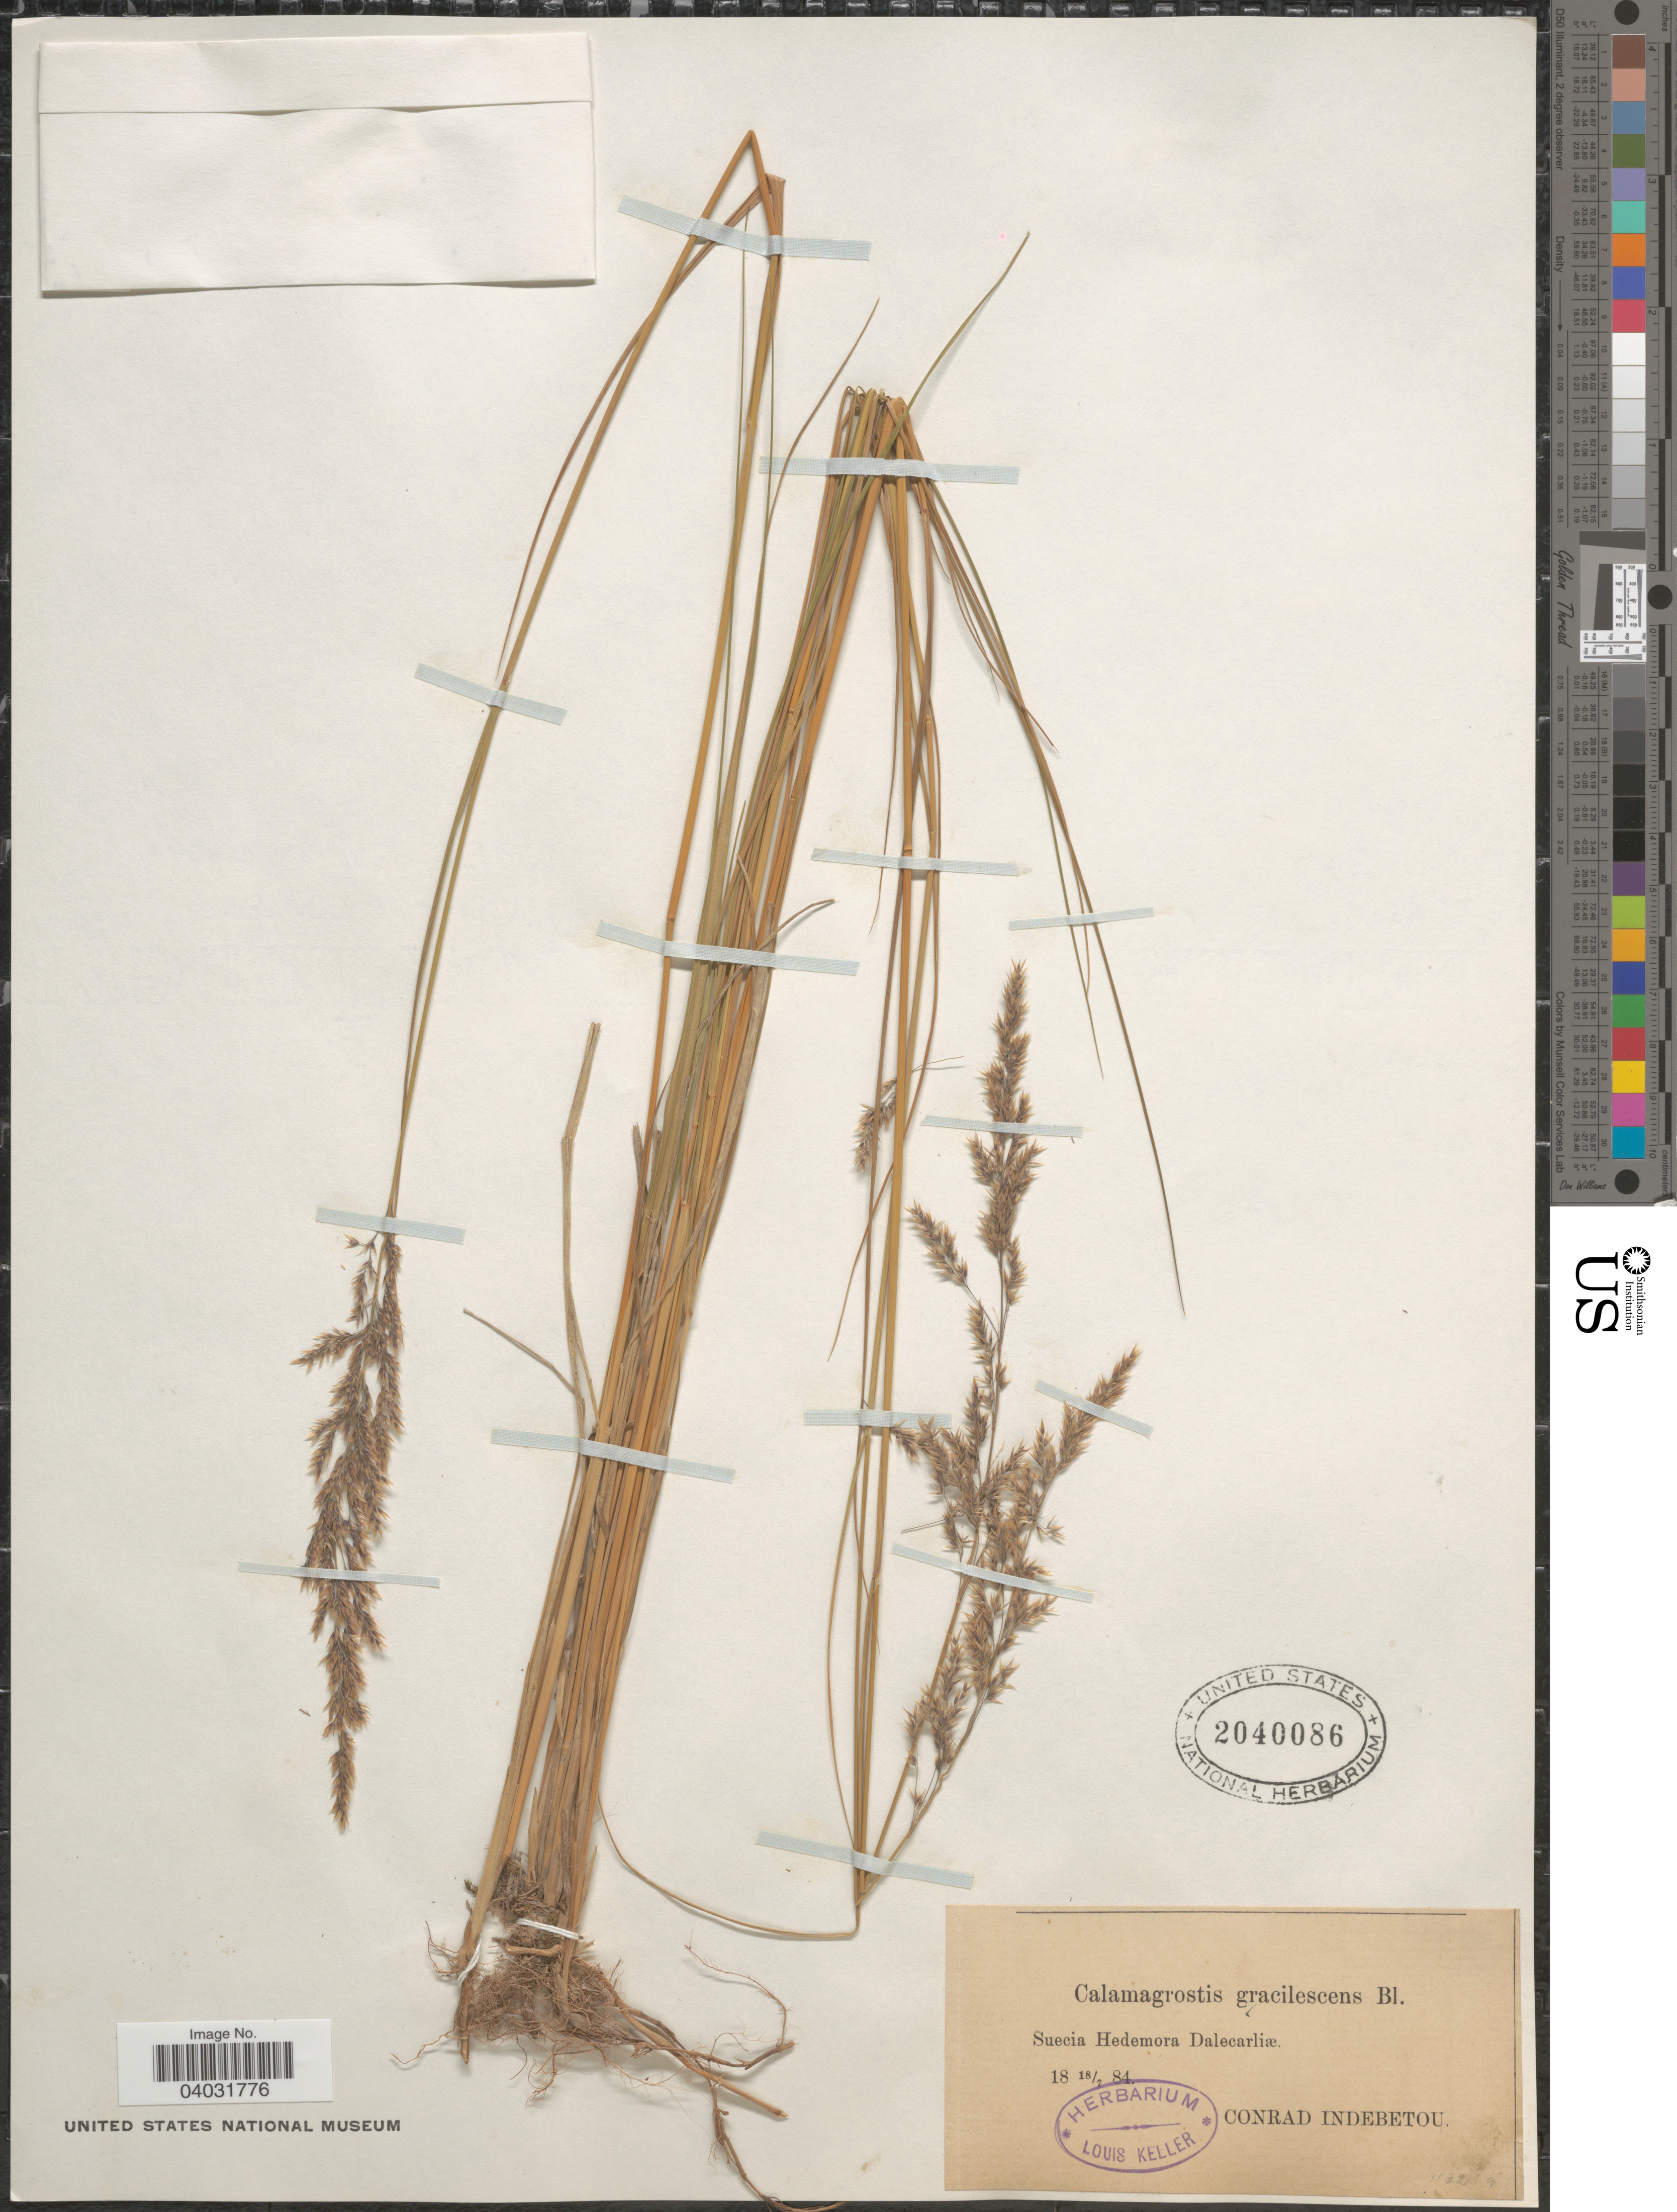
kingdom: Plantae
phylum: Tracheophyta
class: Liliopsida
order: Poales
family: Poaceae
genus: Calamagrostis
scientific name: Calamagrostis x gracilescens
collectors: C. Indebetou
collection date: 1884-07-18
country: Sweden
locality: Suecia Hedemora Dalecarliæ.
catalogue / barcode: US 2040086